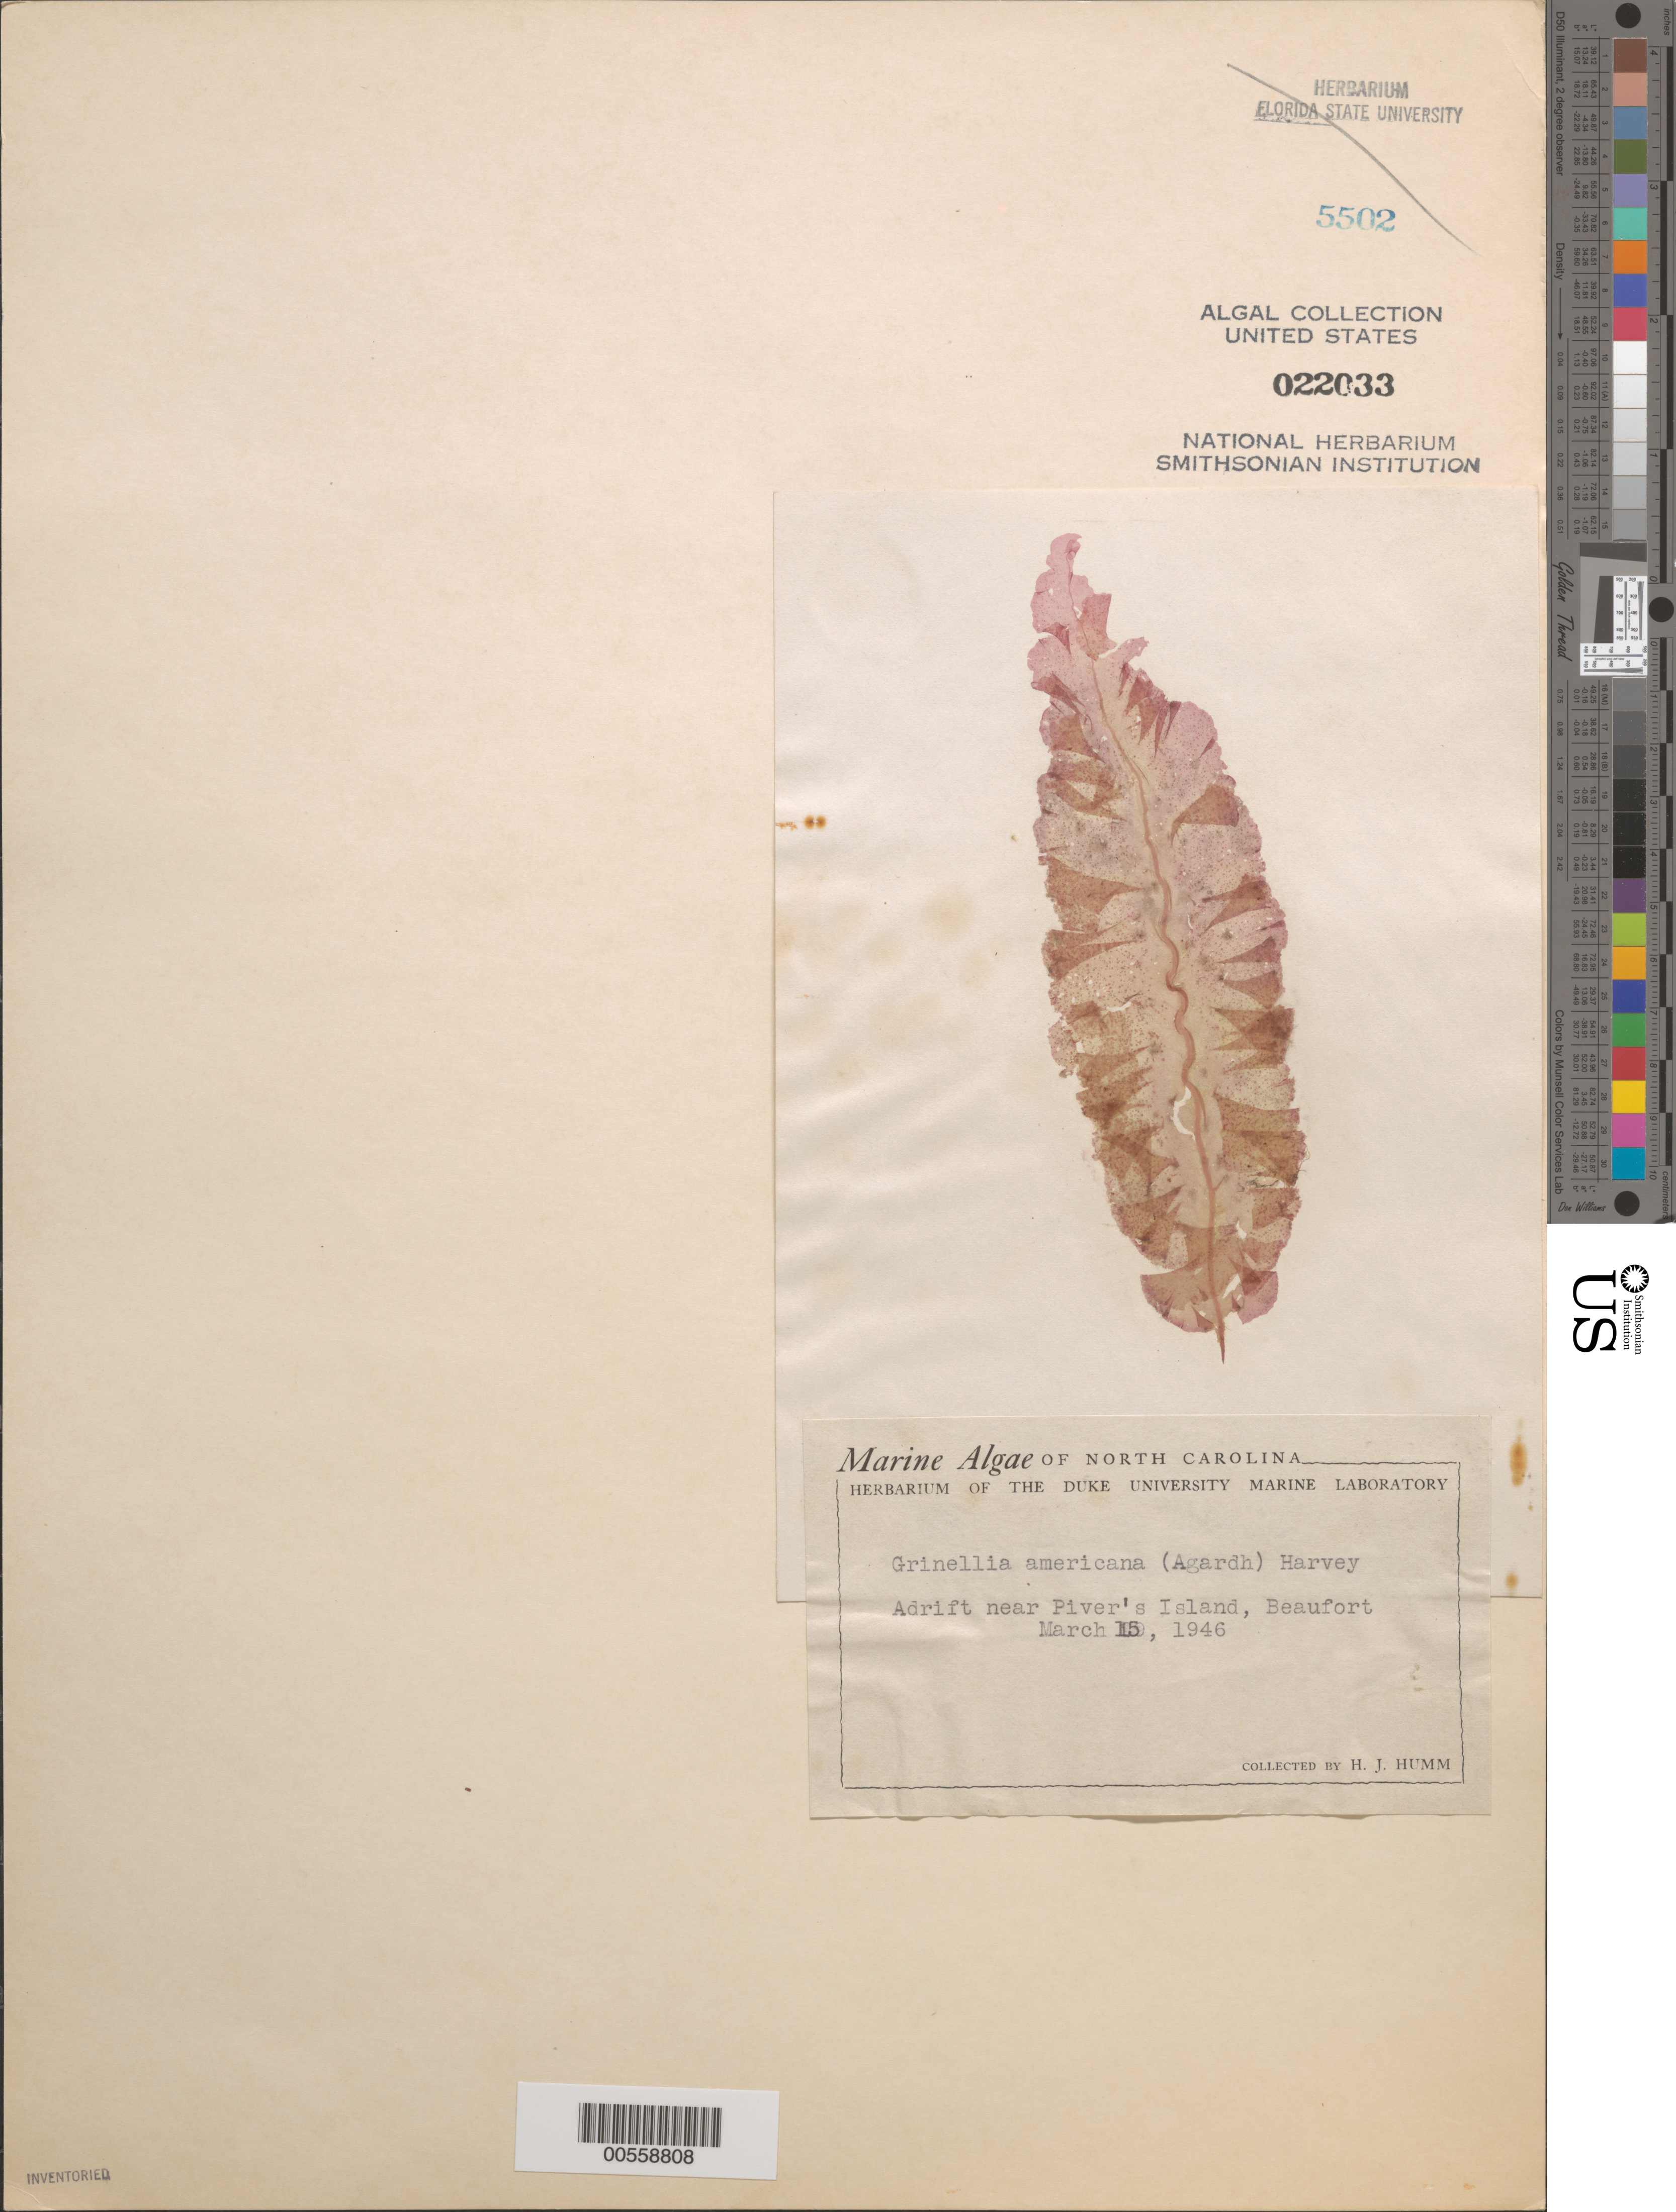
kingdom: Plantae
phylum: Rhodophyta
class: Florideophyceae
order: Ceramiales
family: Delesseriaceae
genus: Grinnellia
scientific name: Grinnellia americana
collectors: H. J. Humm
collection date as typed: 15 Mar 1946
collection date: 1946-03-15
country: United States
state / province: North Carolina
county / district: Carteret County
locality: Beaufort, near Piver's Island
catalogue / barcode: US 22033